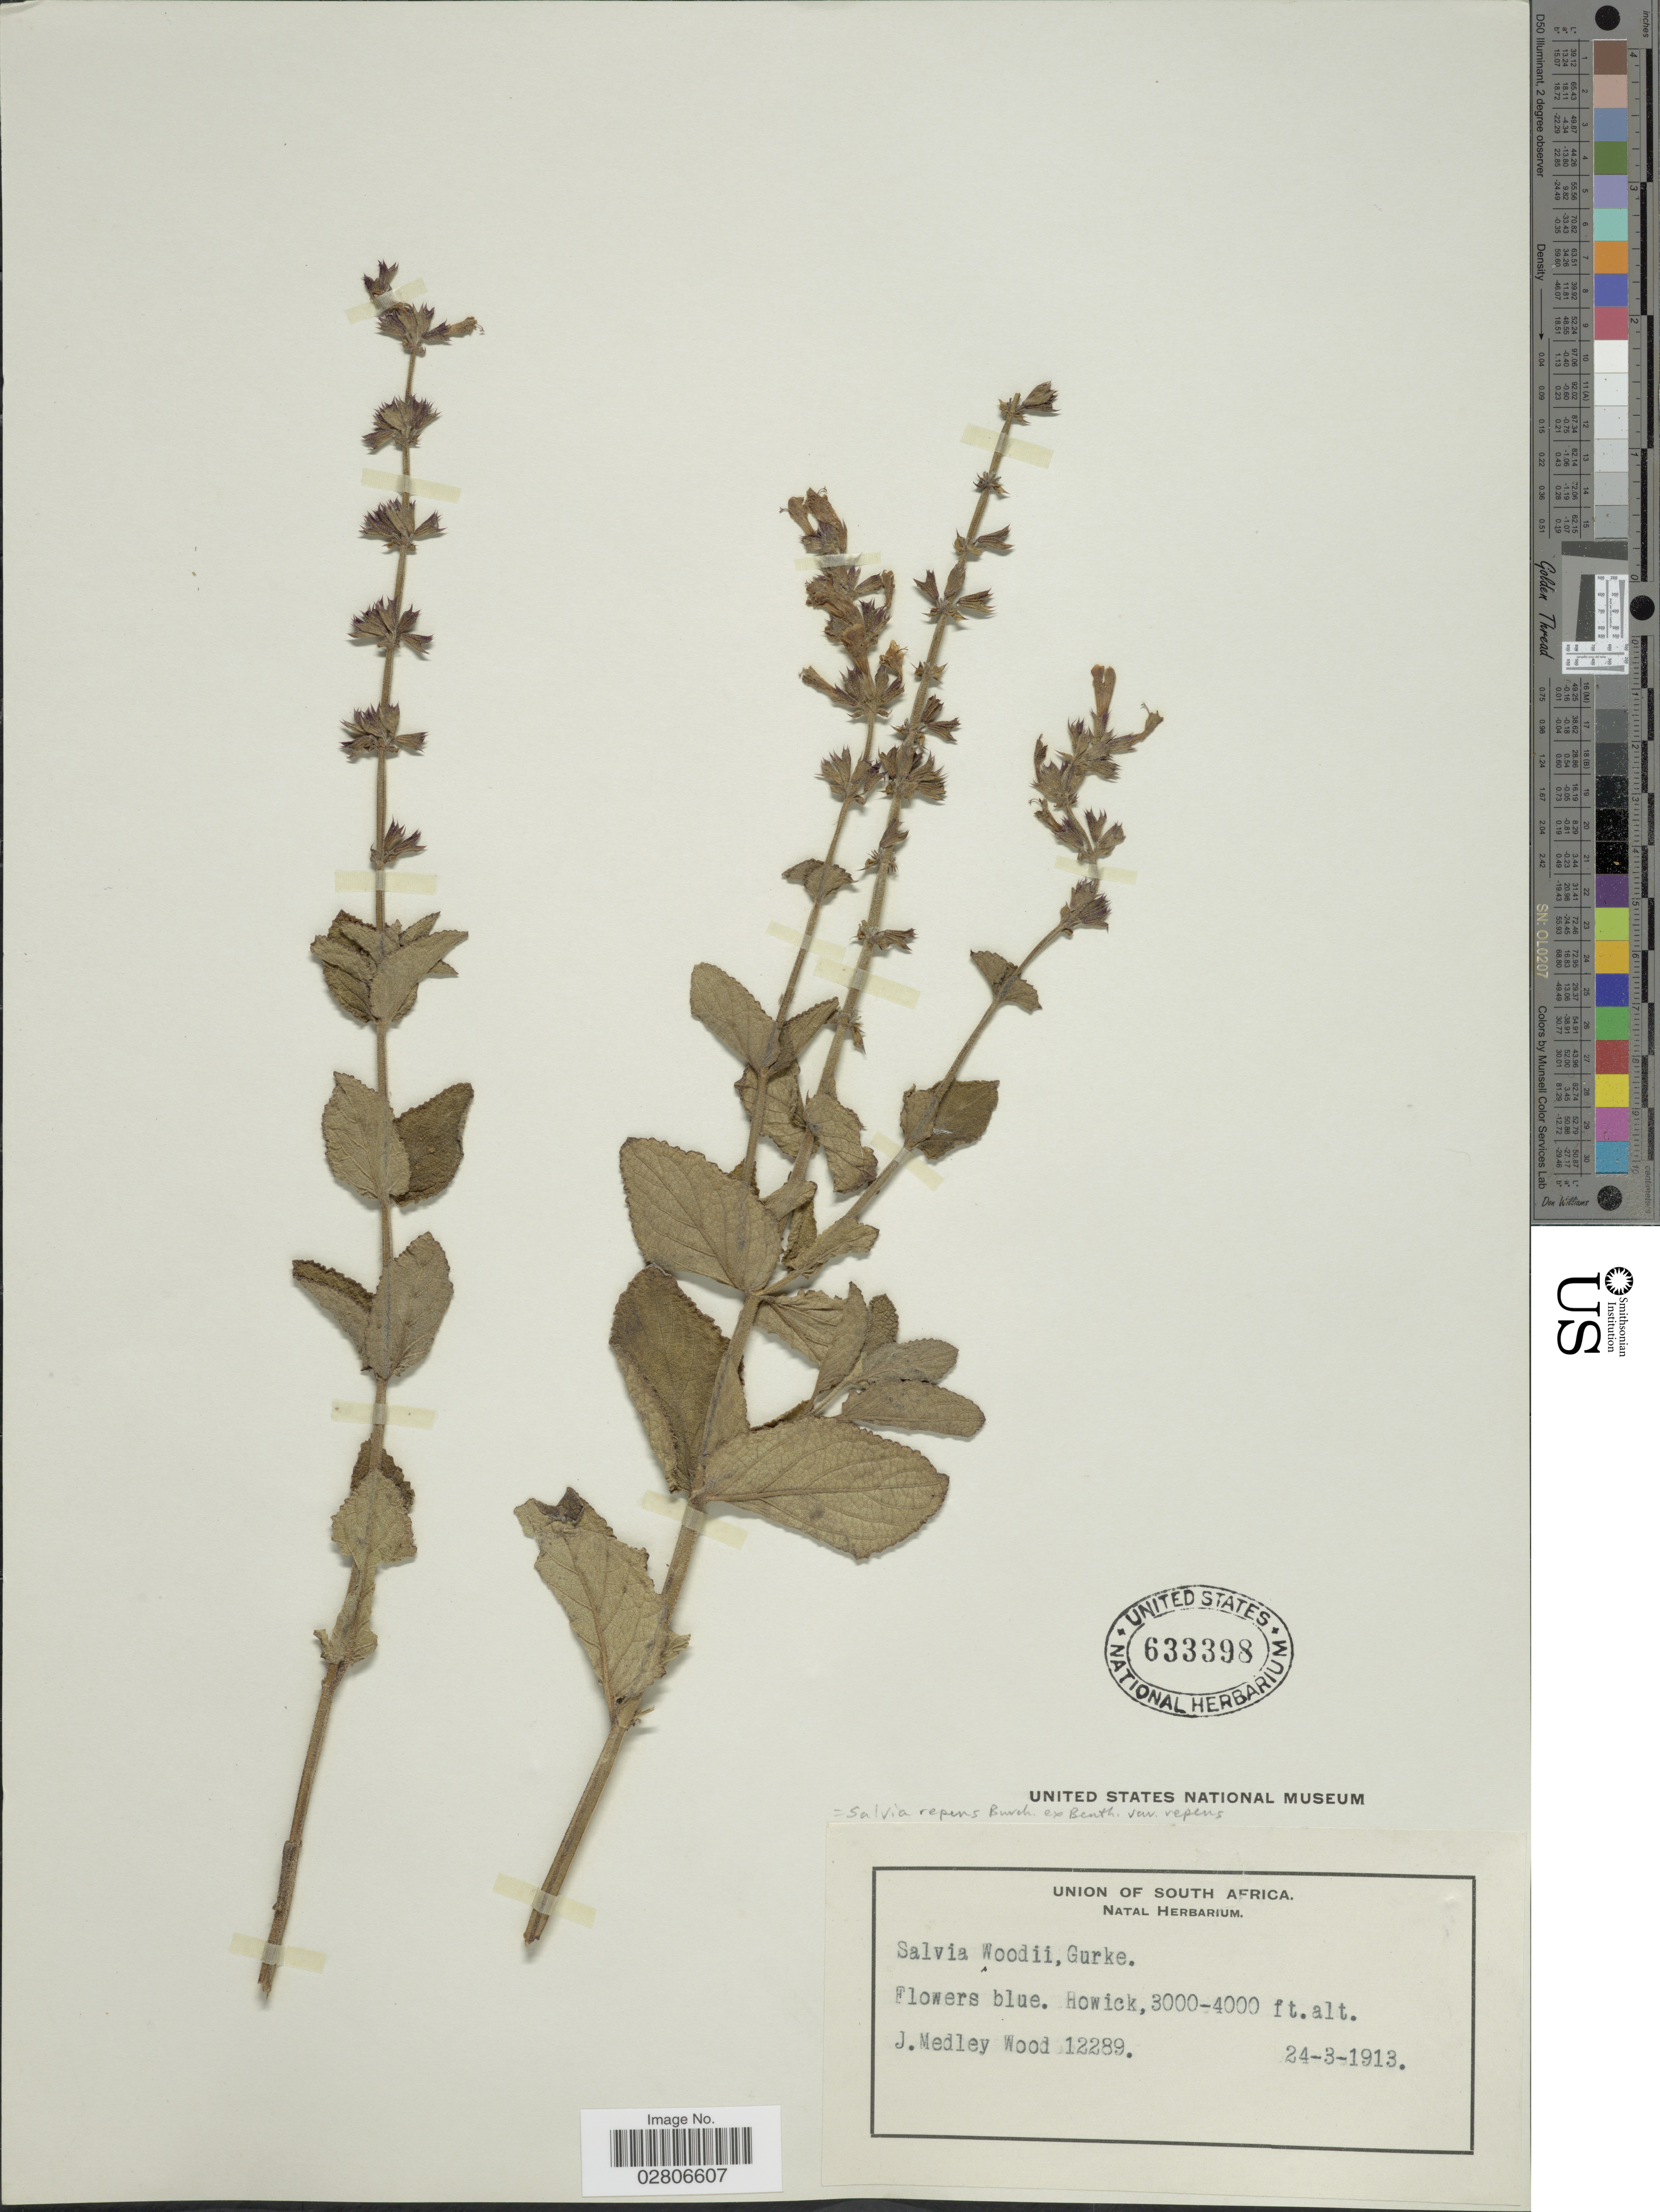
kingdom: Plantae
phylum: Tracheophyta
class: Magnoliopsida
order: Lamiales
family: Lamiaceae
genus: Salvia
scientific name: Salvia repens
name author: Burch. ex Benth.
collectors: J. Medley Wood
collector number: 12289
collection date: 1913-03-24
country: South Africa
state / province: KwaZulu-Natal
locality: Howick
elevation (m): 914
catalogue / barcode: US 633398